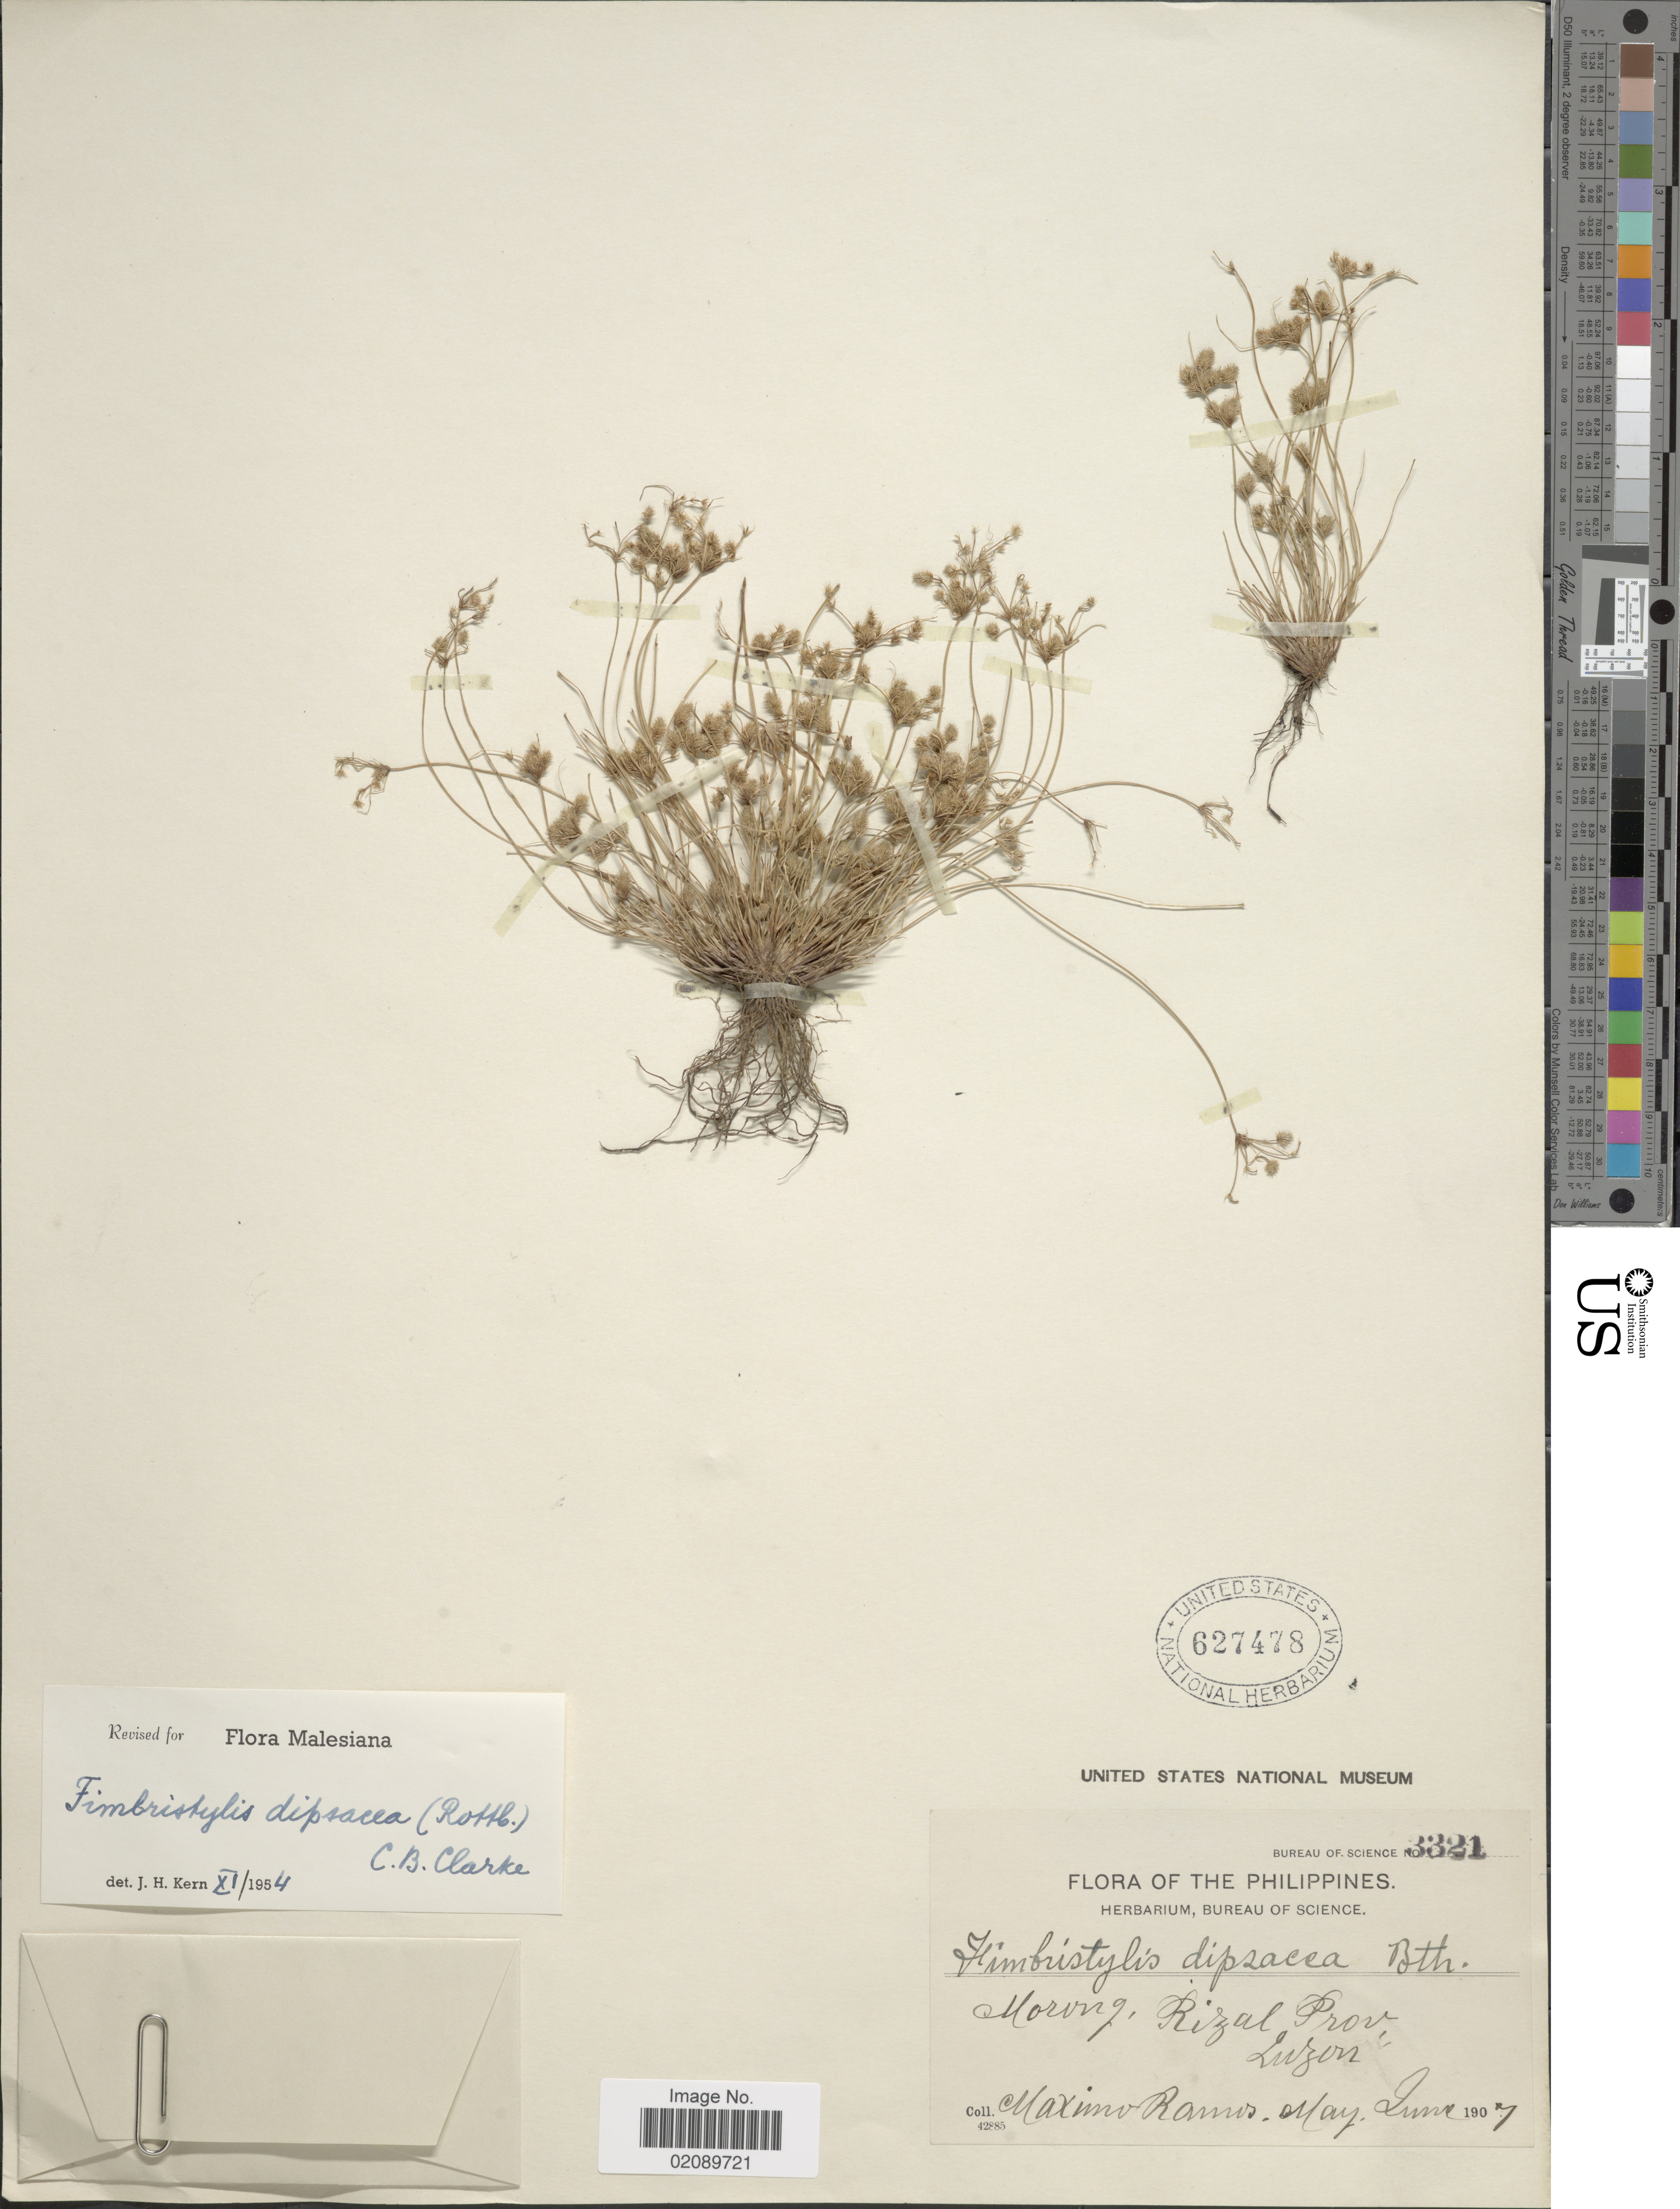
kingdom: Plantae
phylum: Tracheophyta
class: Liliopsida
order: Poales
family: Cyperaceae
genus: Fimbristylis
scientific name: Fimbristylis dipsacea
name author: (Rottb.) C.B. Clarke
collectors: M. Ramos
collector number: Bureau of Science 3321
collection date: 1907-05/1907-06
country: Philippines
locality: Morong, Rizal Prov., Luzon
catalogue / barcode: US 627478